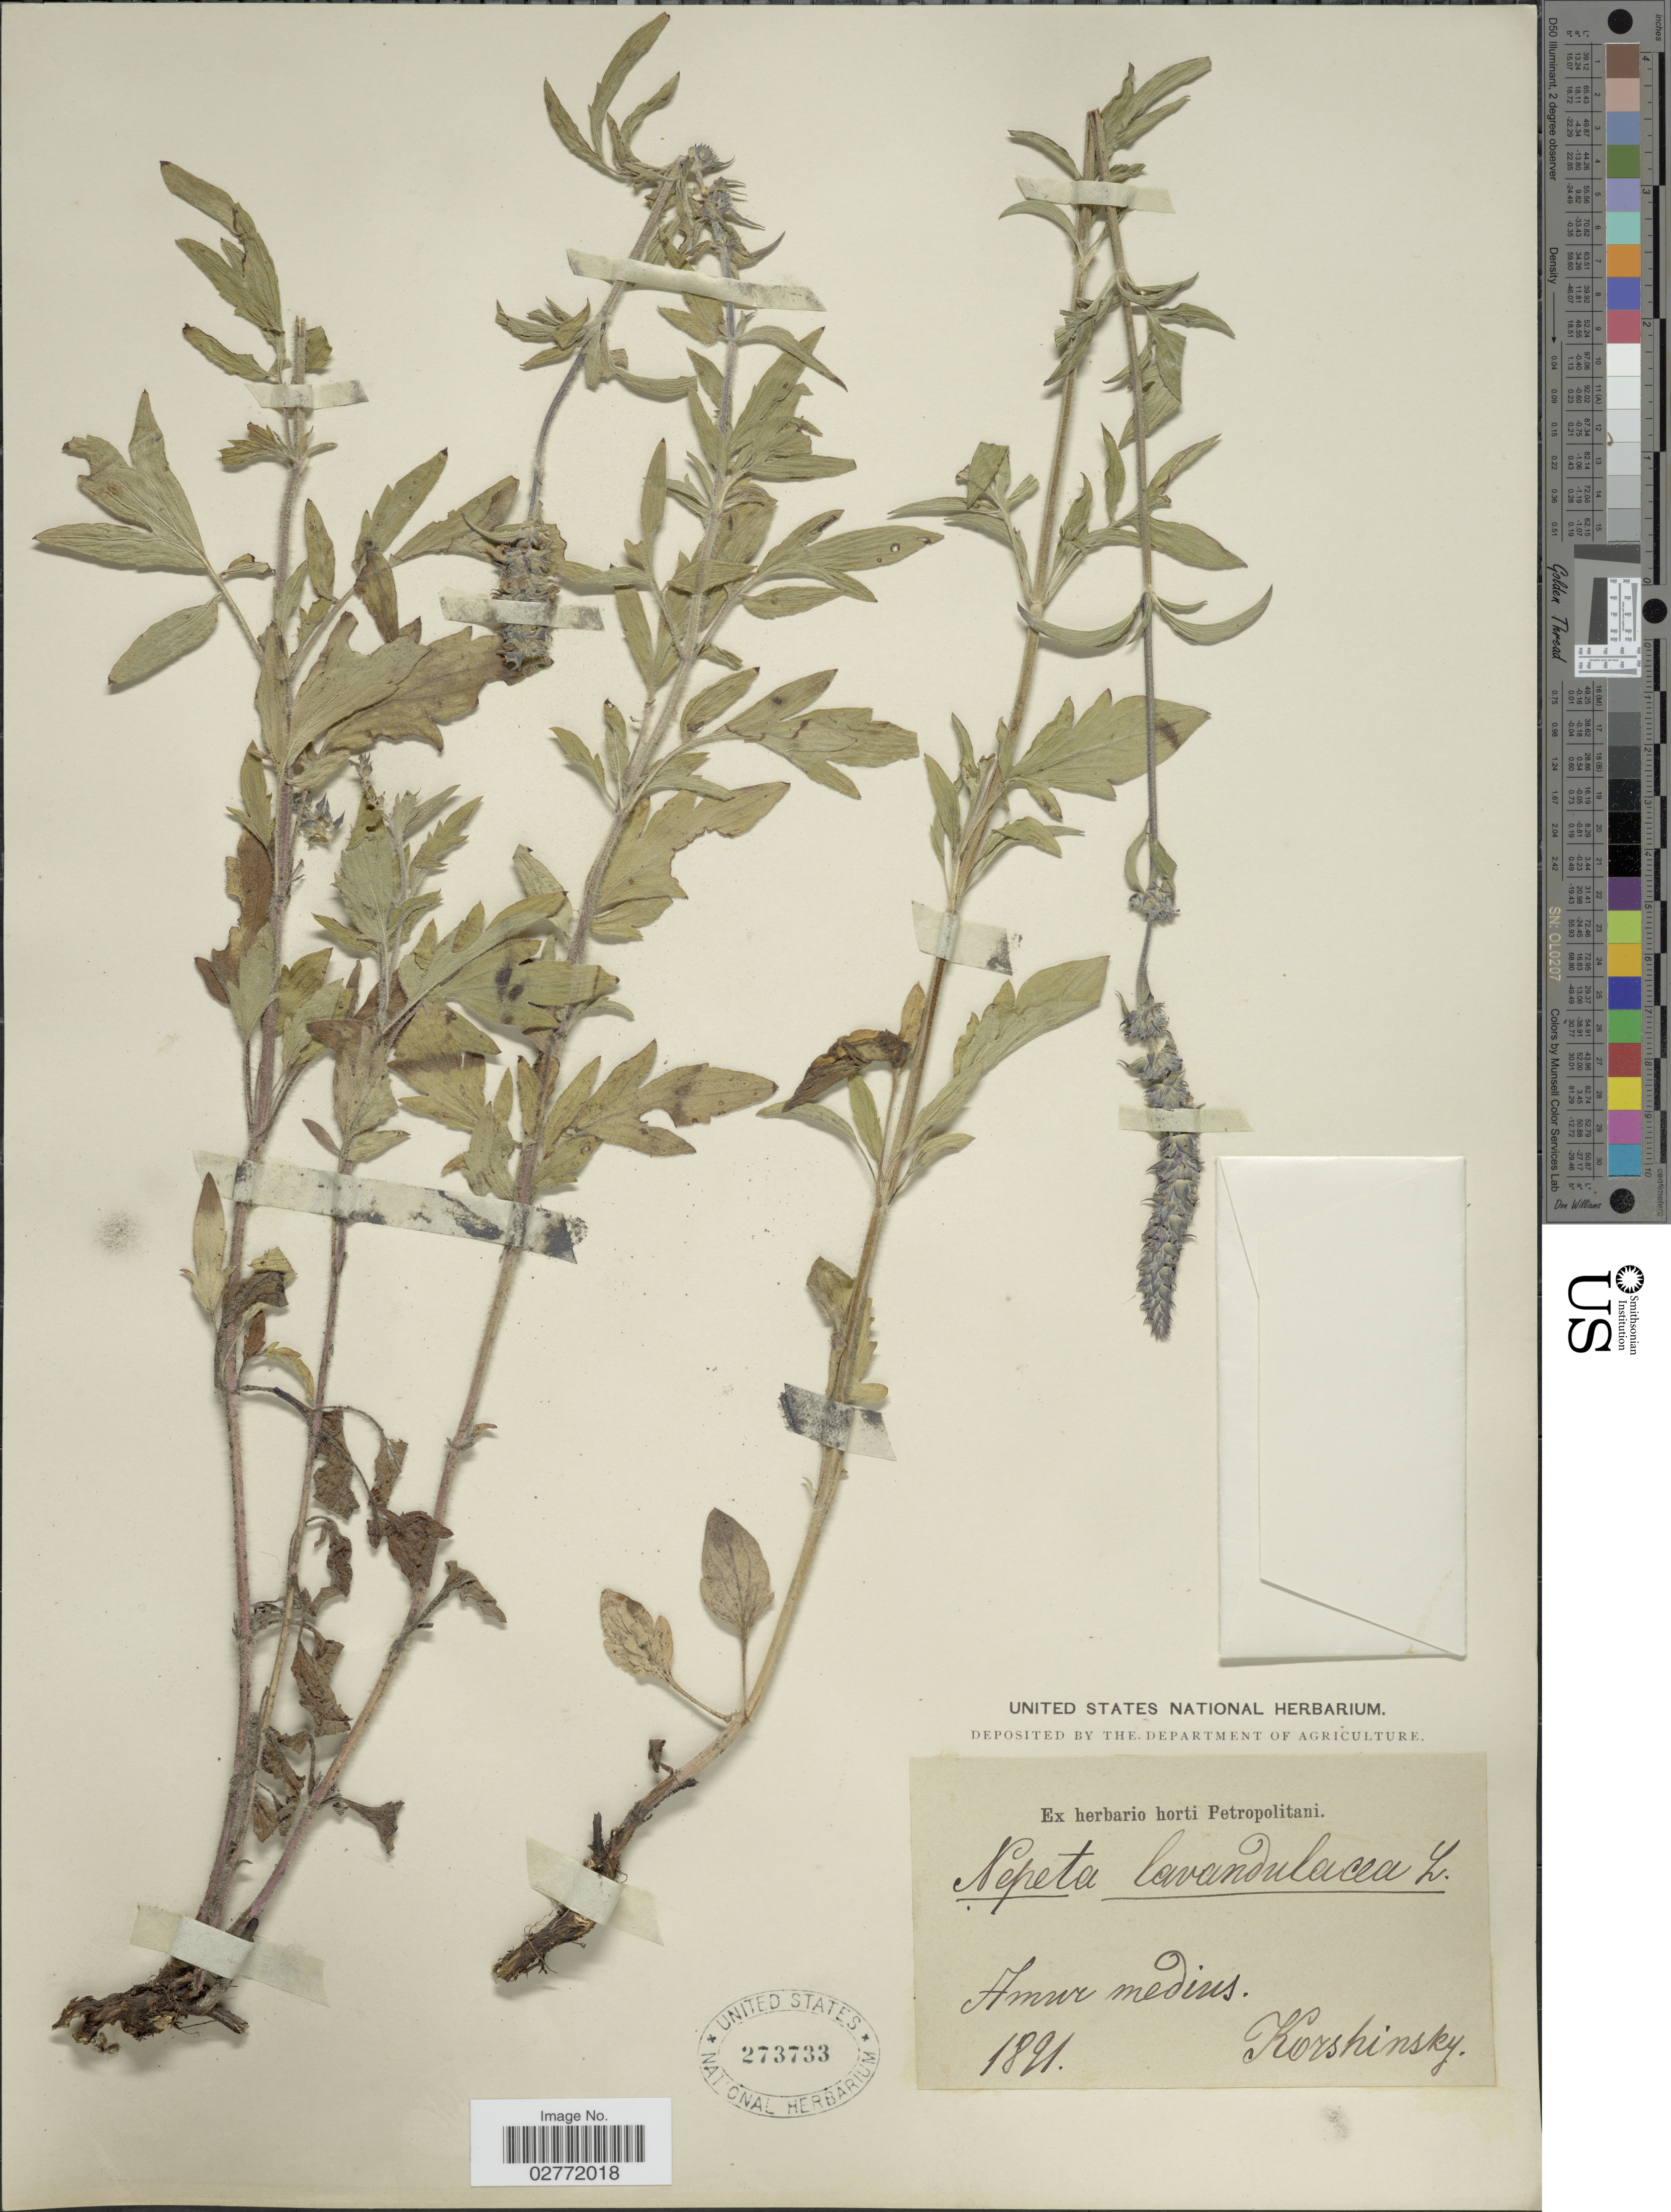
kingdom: Plantae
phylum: Tracheophyta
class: Magnoliopsida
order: Lamiales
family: Lamiaceae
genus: Nepeta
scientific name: Nepeta lavandulacea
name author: L. f.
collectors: Korshinsky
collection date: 1821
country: Russian Federation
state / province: Amur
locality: Amur medius.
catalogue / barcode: US 273733